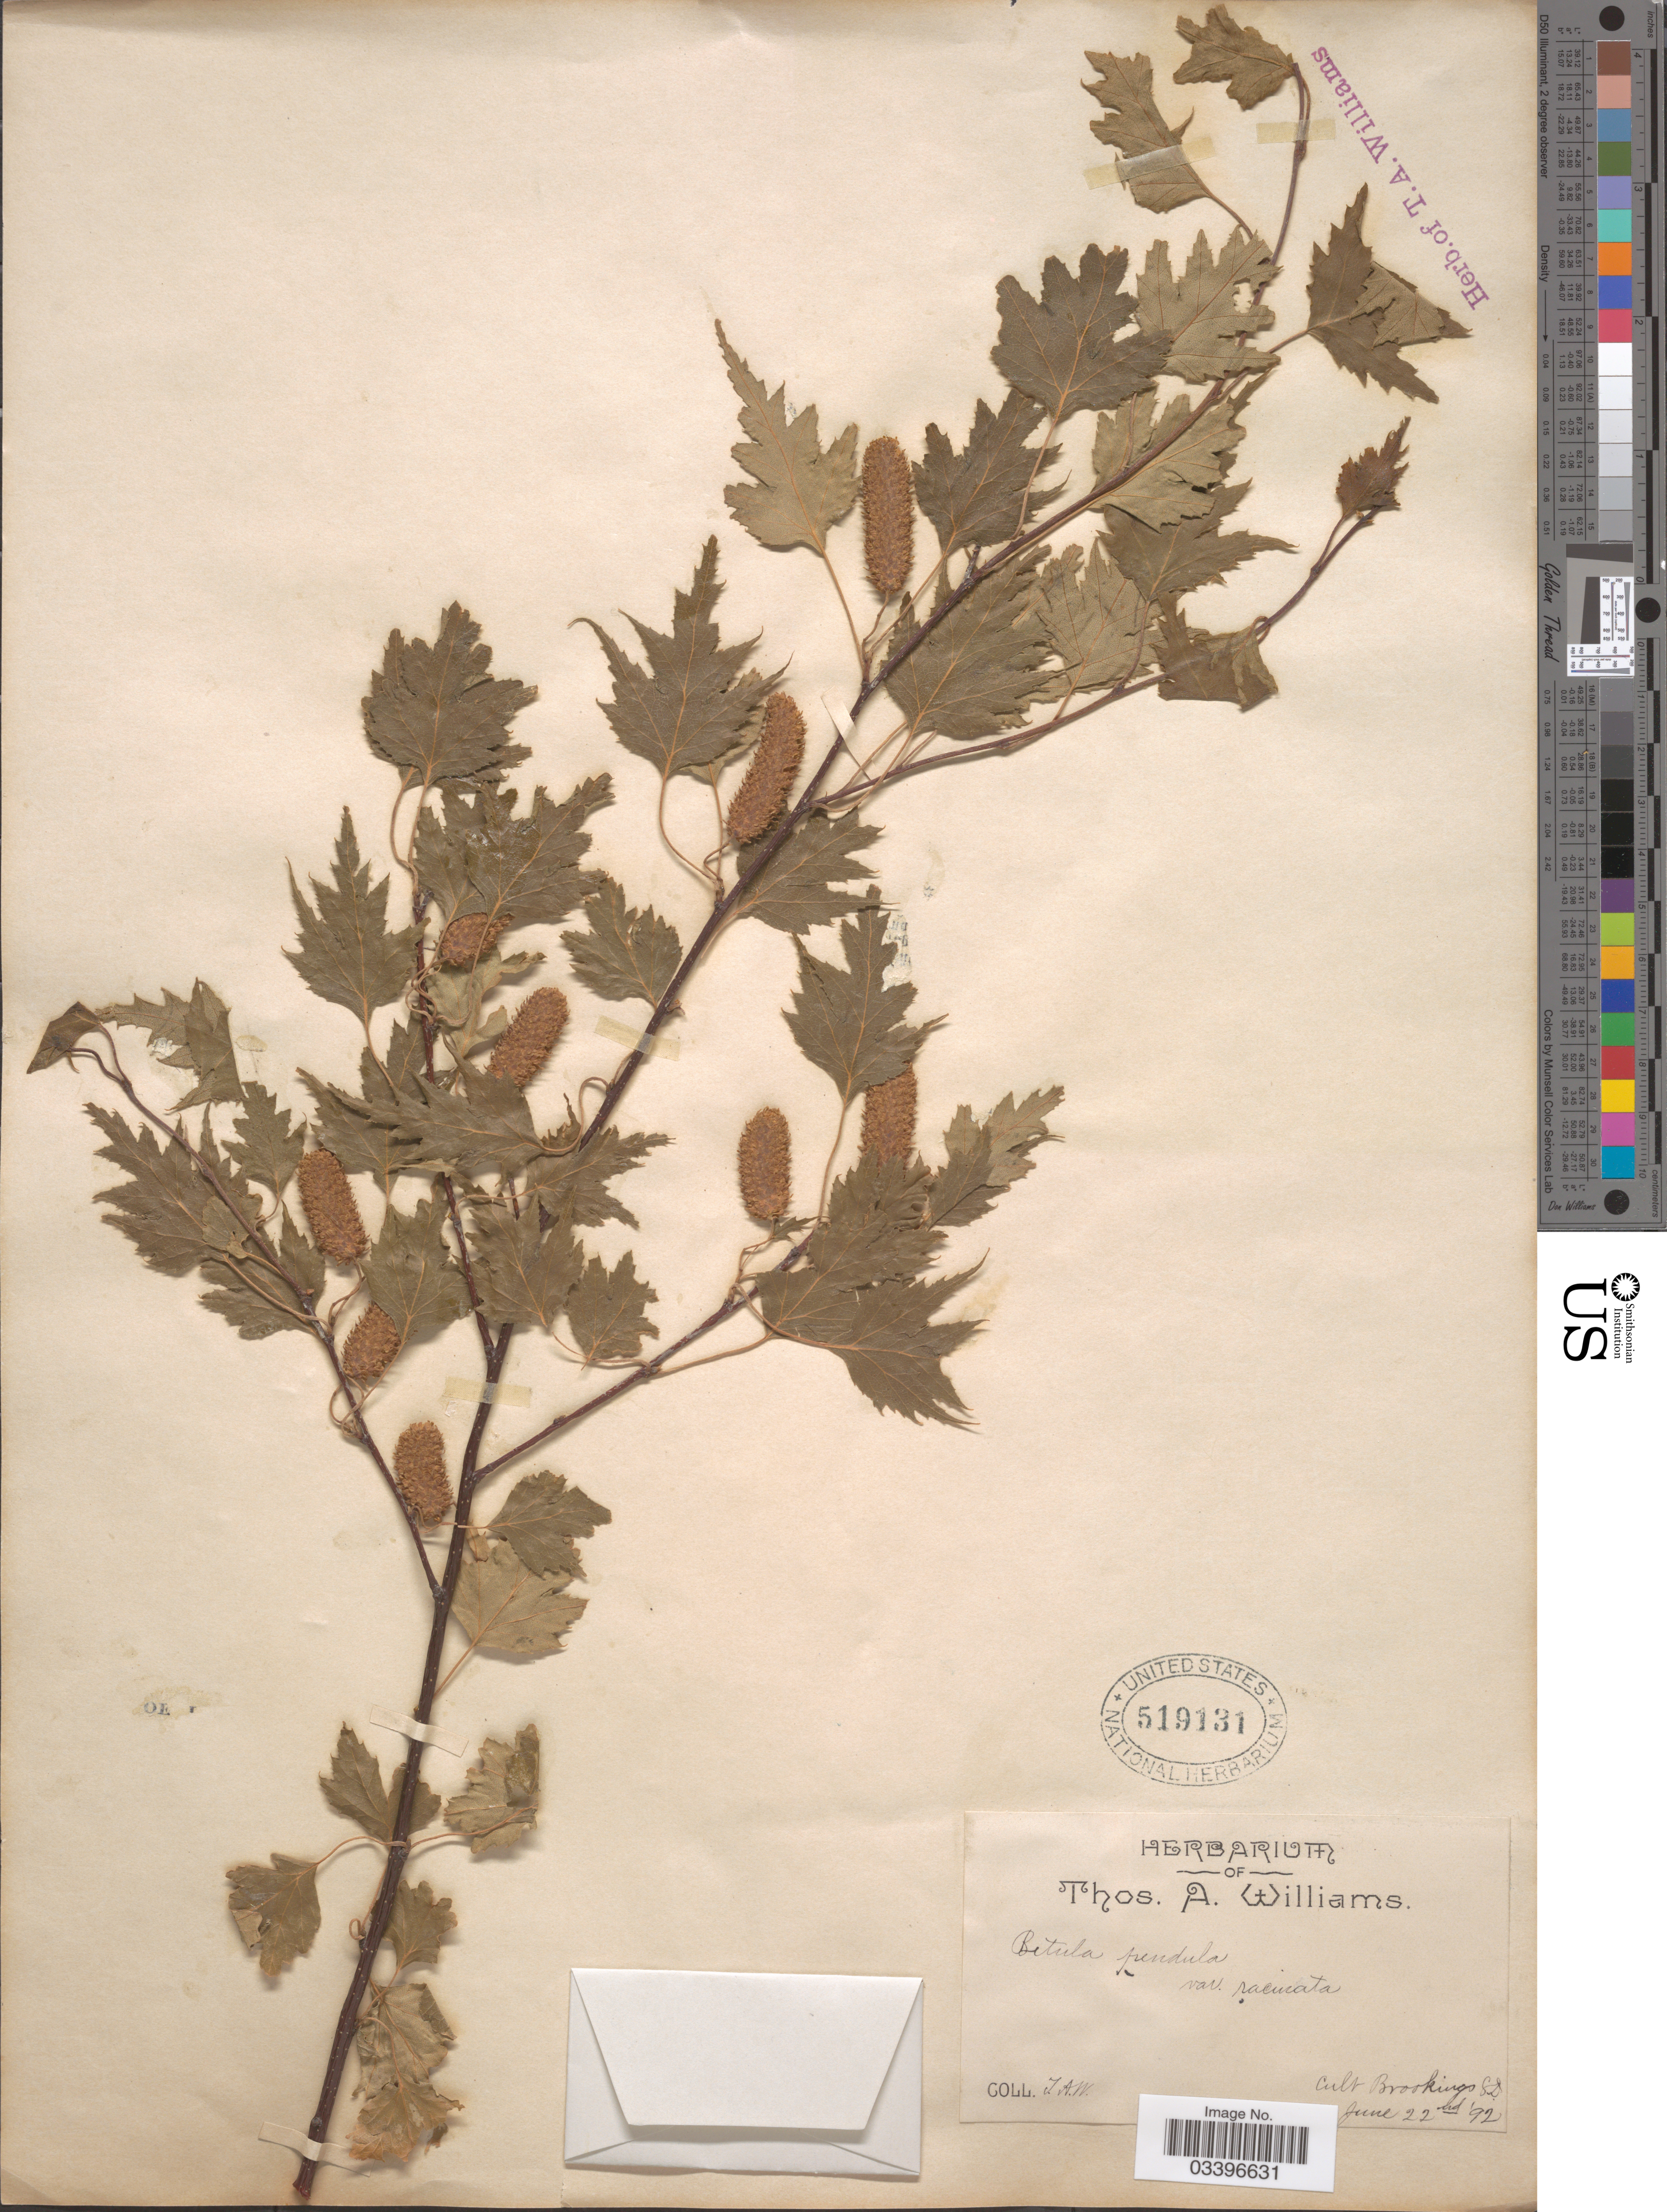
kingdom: Plantae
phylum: Tracheophyta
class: Magnoliopsida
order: Fagales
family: Betulaceae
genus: Betula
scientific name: Betula pendula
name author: Roth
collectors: T. A. Williams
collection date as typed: Transcribed d/m/y: 22/6/92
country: United States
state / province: South Dakota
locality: Brookings.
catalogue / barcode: US 519131